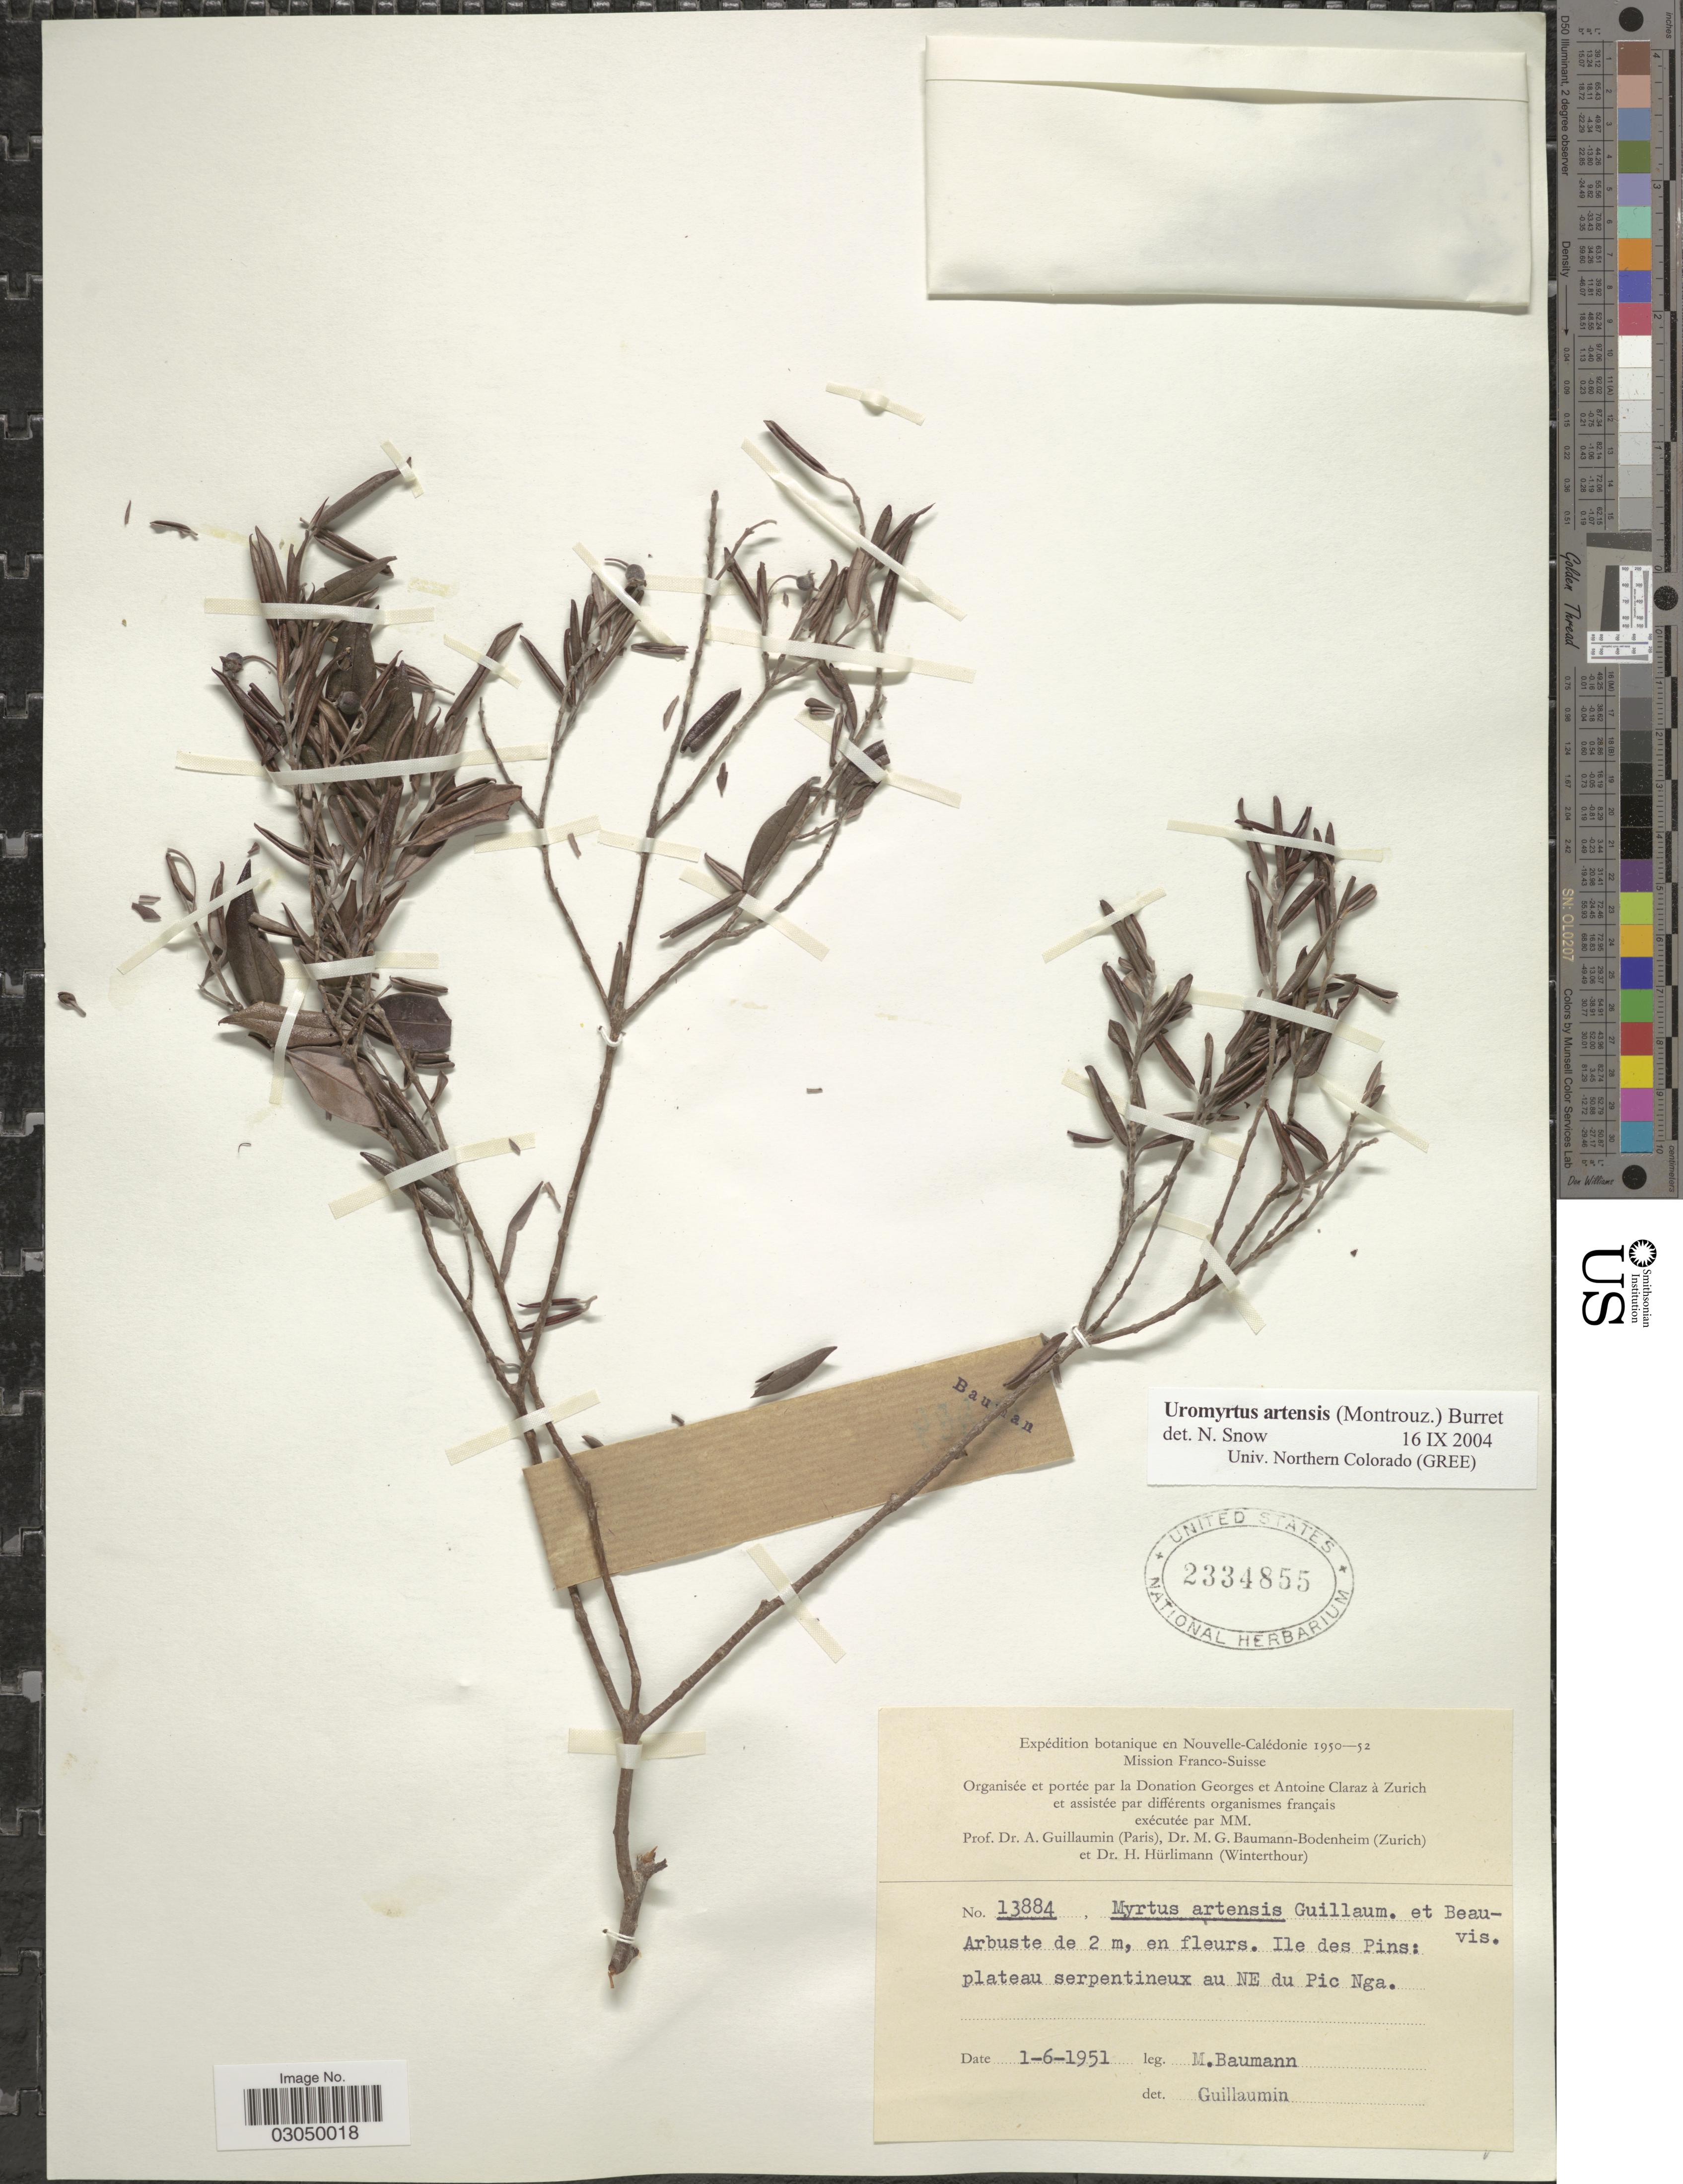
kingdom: Plantae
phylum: Tracheophyta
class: Magnoliopsida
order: Myrtales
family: Myrtaceae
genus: Uromyrtus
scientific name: Uromyrtus artensis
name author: (Montrouz.) Burret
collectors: M. Baumann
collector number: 13884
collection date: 1951-06-01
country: New Caledonia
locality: En Nouvelle-Calédonie. Ile des Pins: plateau serpentineux au NE du Pic Nga.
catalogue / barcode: US 2334855